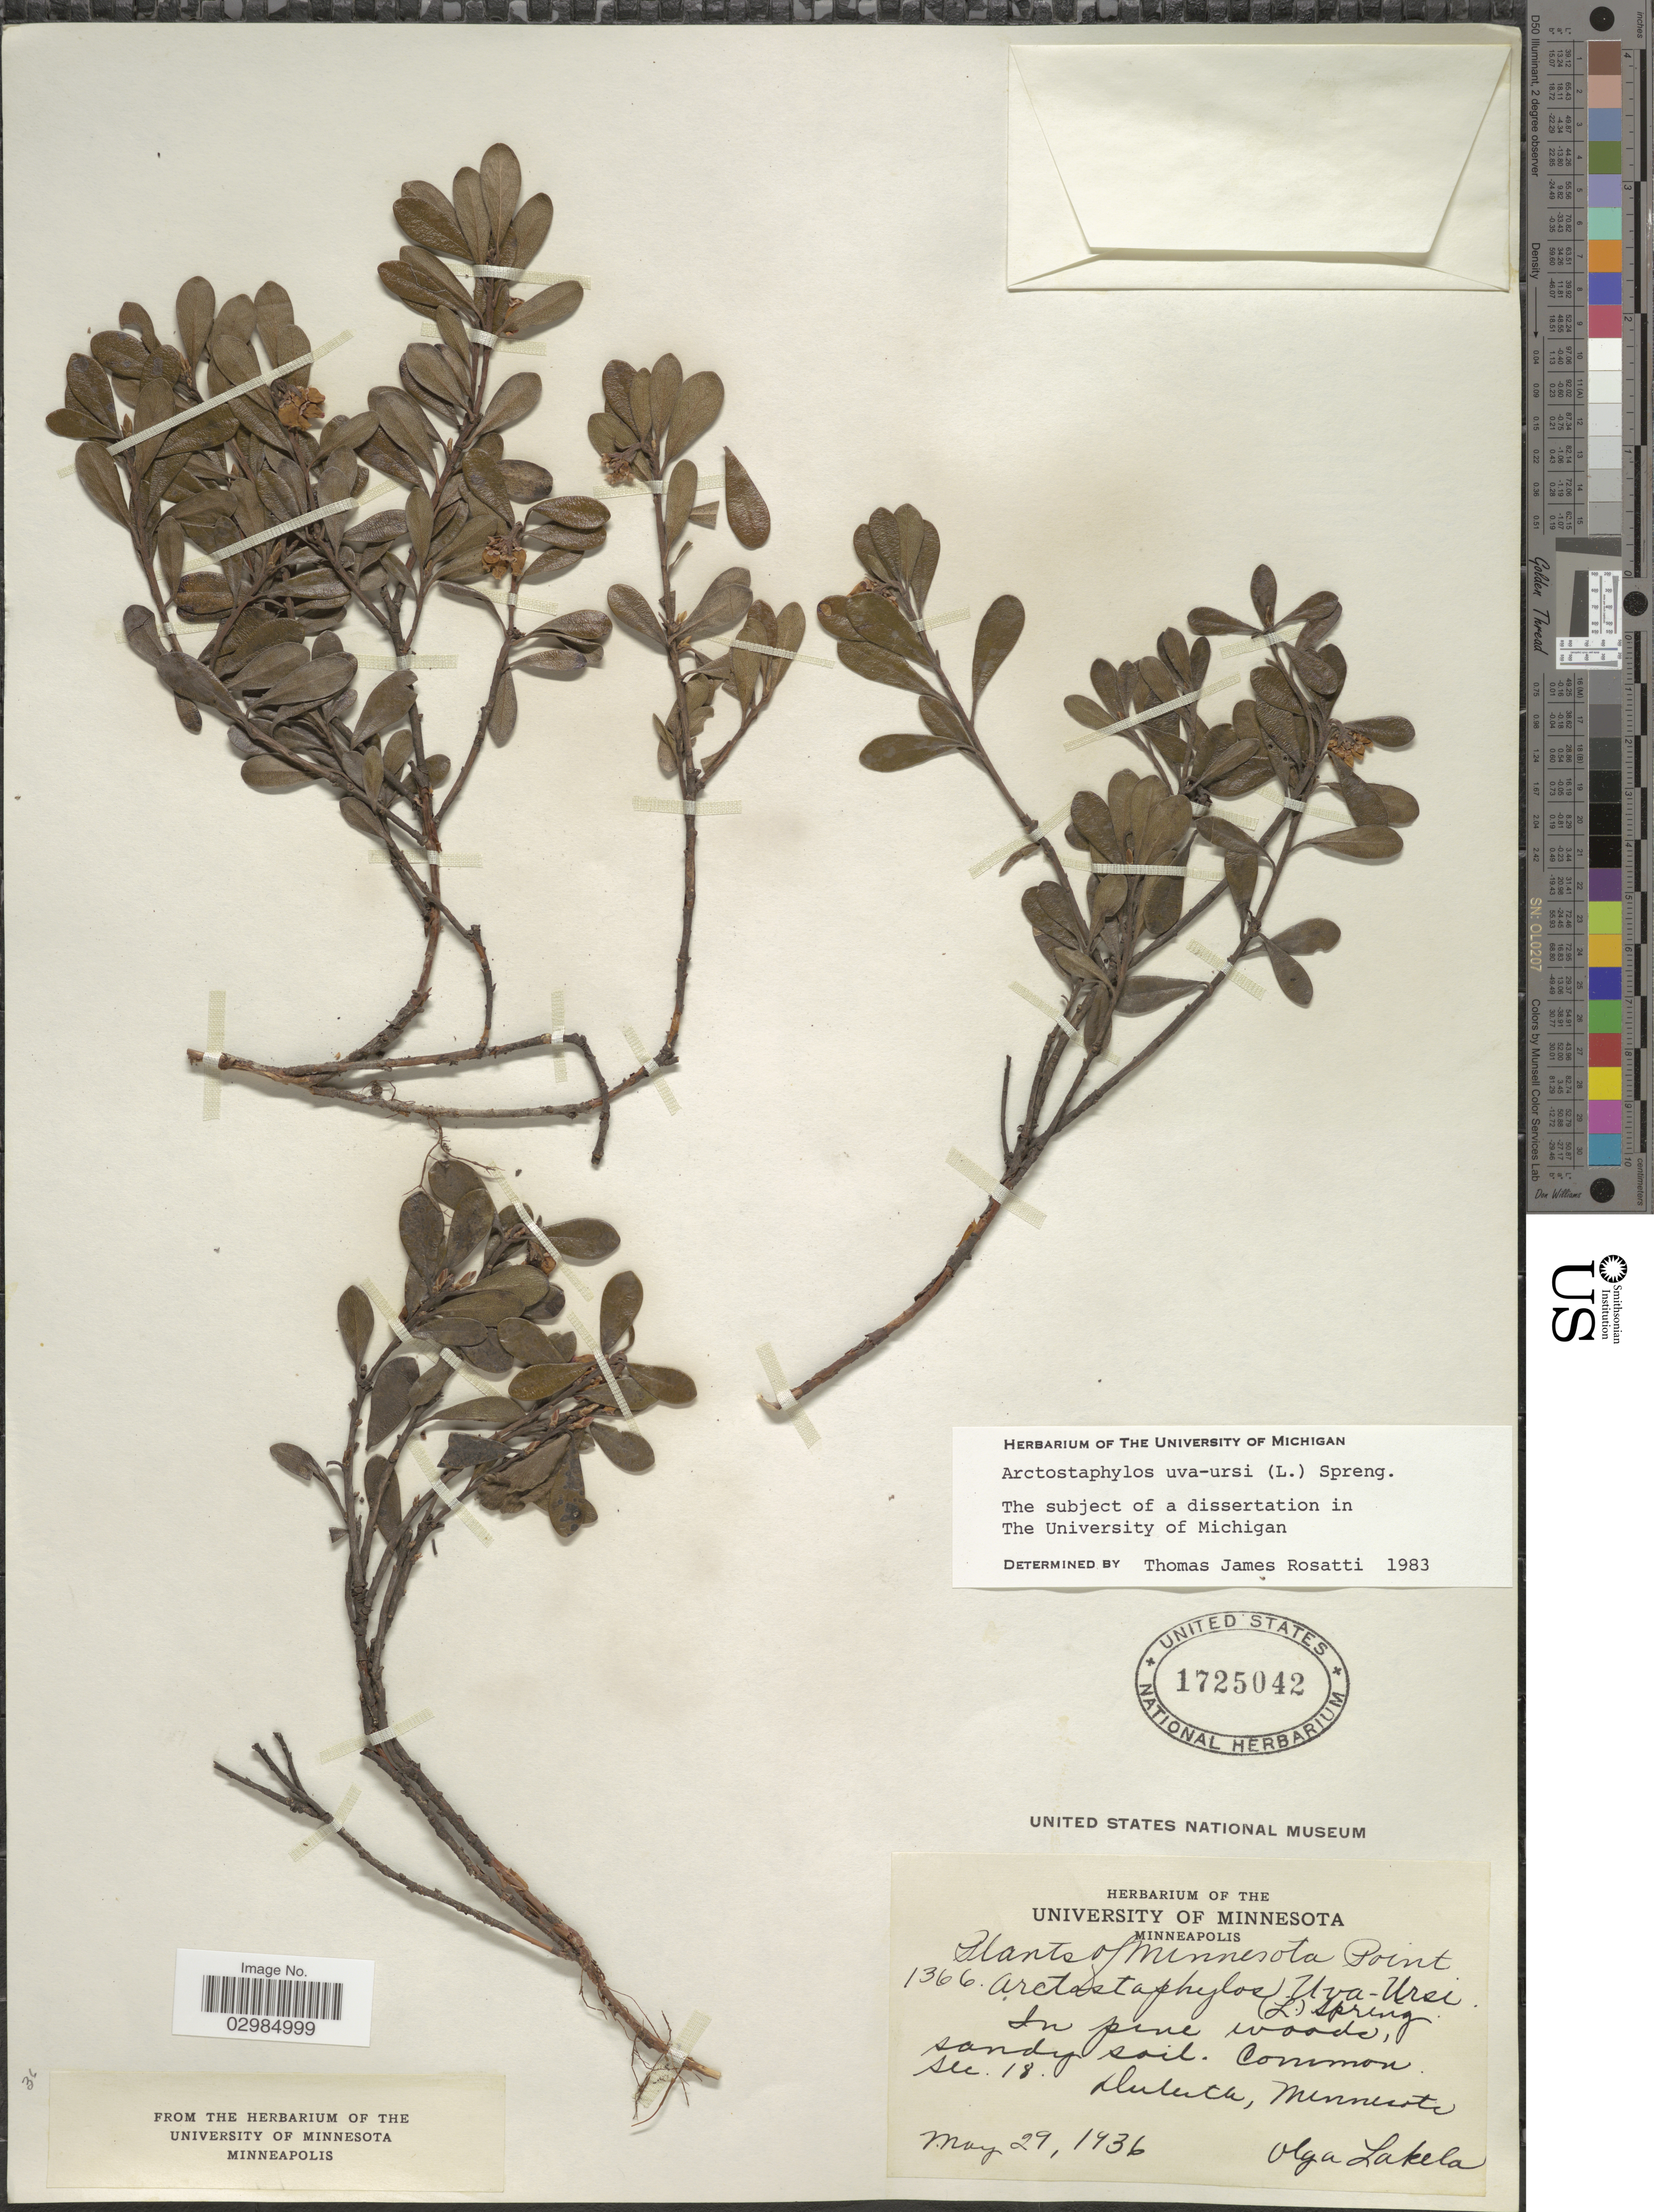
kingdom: Plantae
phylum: Tracheophyta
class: Magnoliopsida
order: Ericales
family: Ericaceae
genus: Arctostaphylos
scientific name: Arctostaphylos uva-ursi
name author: (L.) Spreng.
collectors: O. K. Lakela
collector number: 1366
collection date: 1936-05-29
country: United States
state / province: Minnesota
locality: Sec. 18. Duluth.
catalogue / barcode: US 1725042